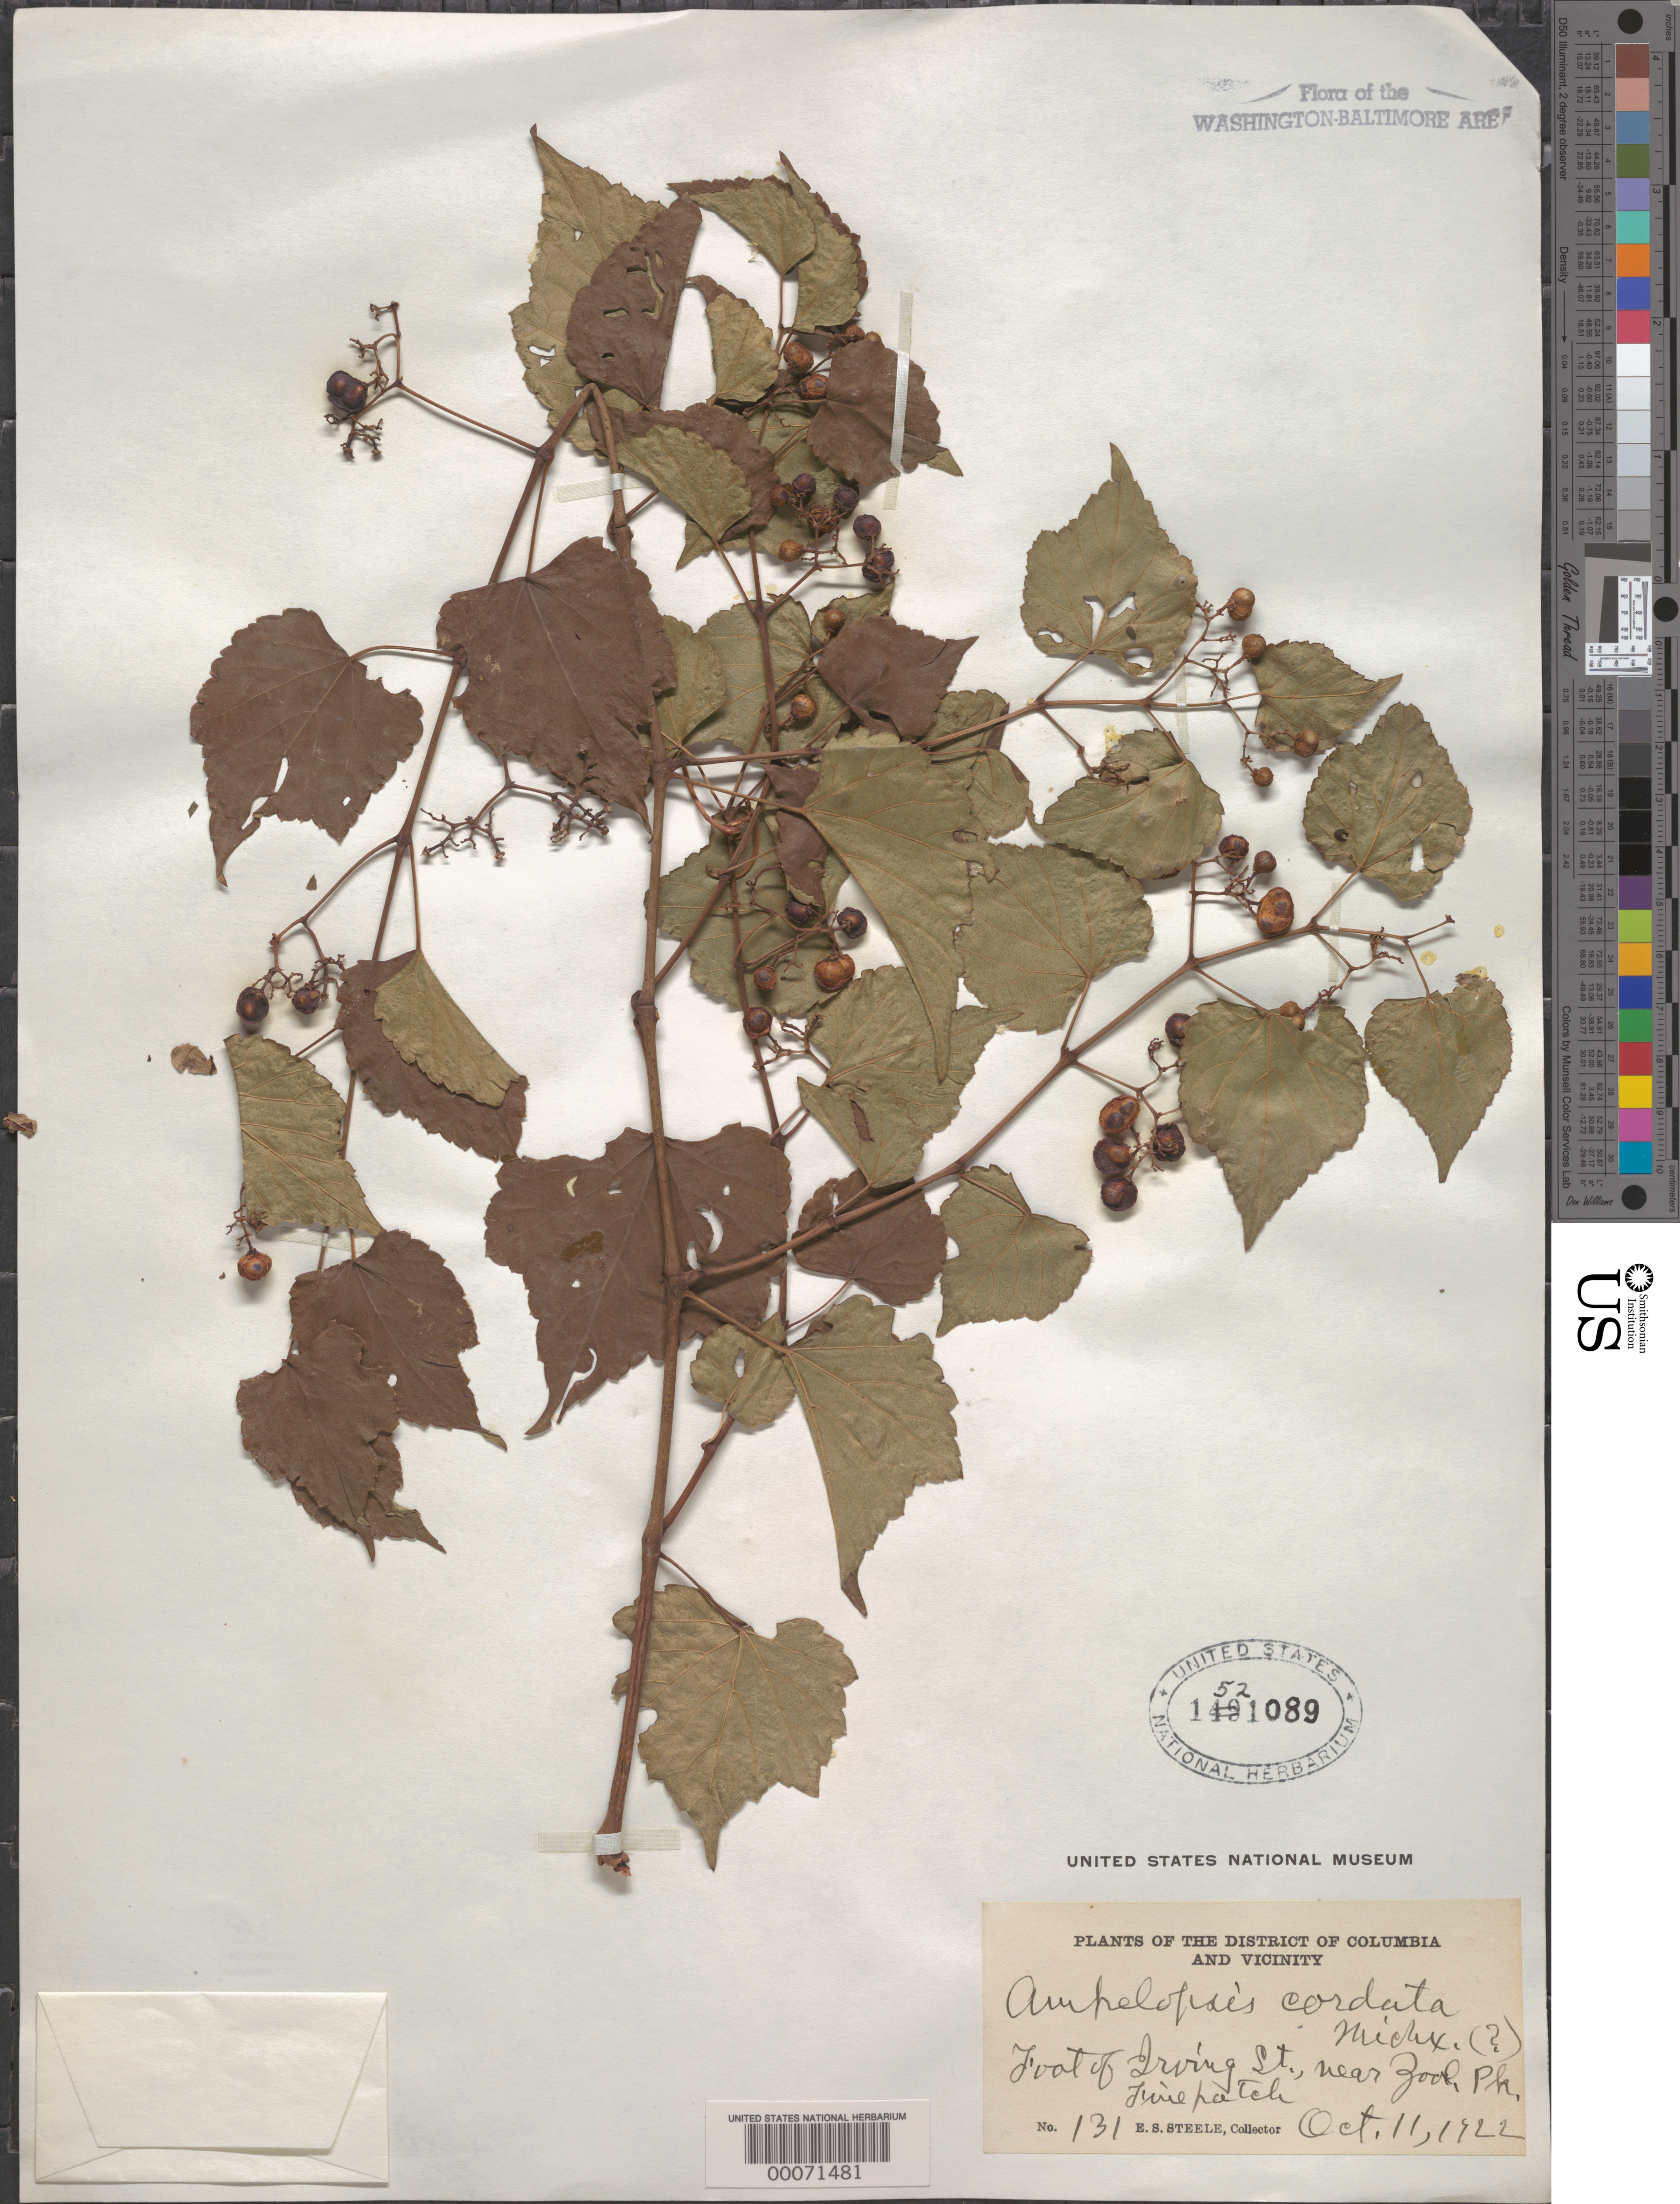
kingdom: Plantae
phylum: Tracheophyta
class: Magnoliopsida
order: Vitales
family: Vitaceae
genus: Ampelopsis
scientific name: Ampelopsis brevipedunculata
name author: (Maxim.) Trautv.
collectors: E. Steele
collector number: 131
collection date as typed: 11 Oct 1922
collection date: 1922-10-11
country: United States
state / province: District of Columbia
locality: Foot of Irving St. near Zoo Rock Creek Park and vicinity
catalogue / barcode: US 1521089